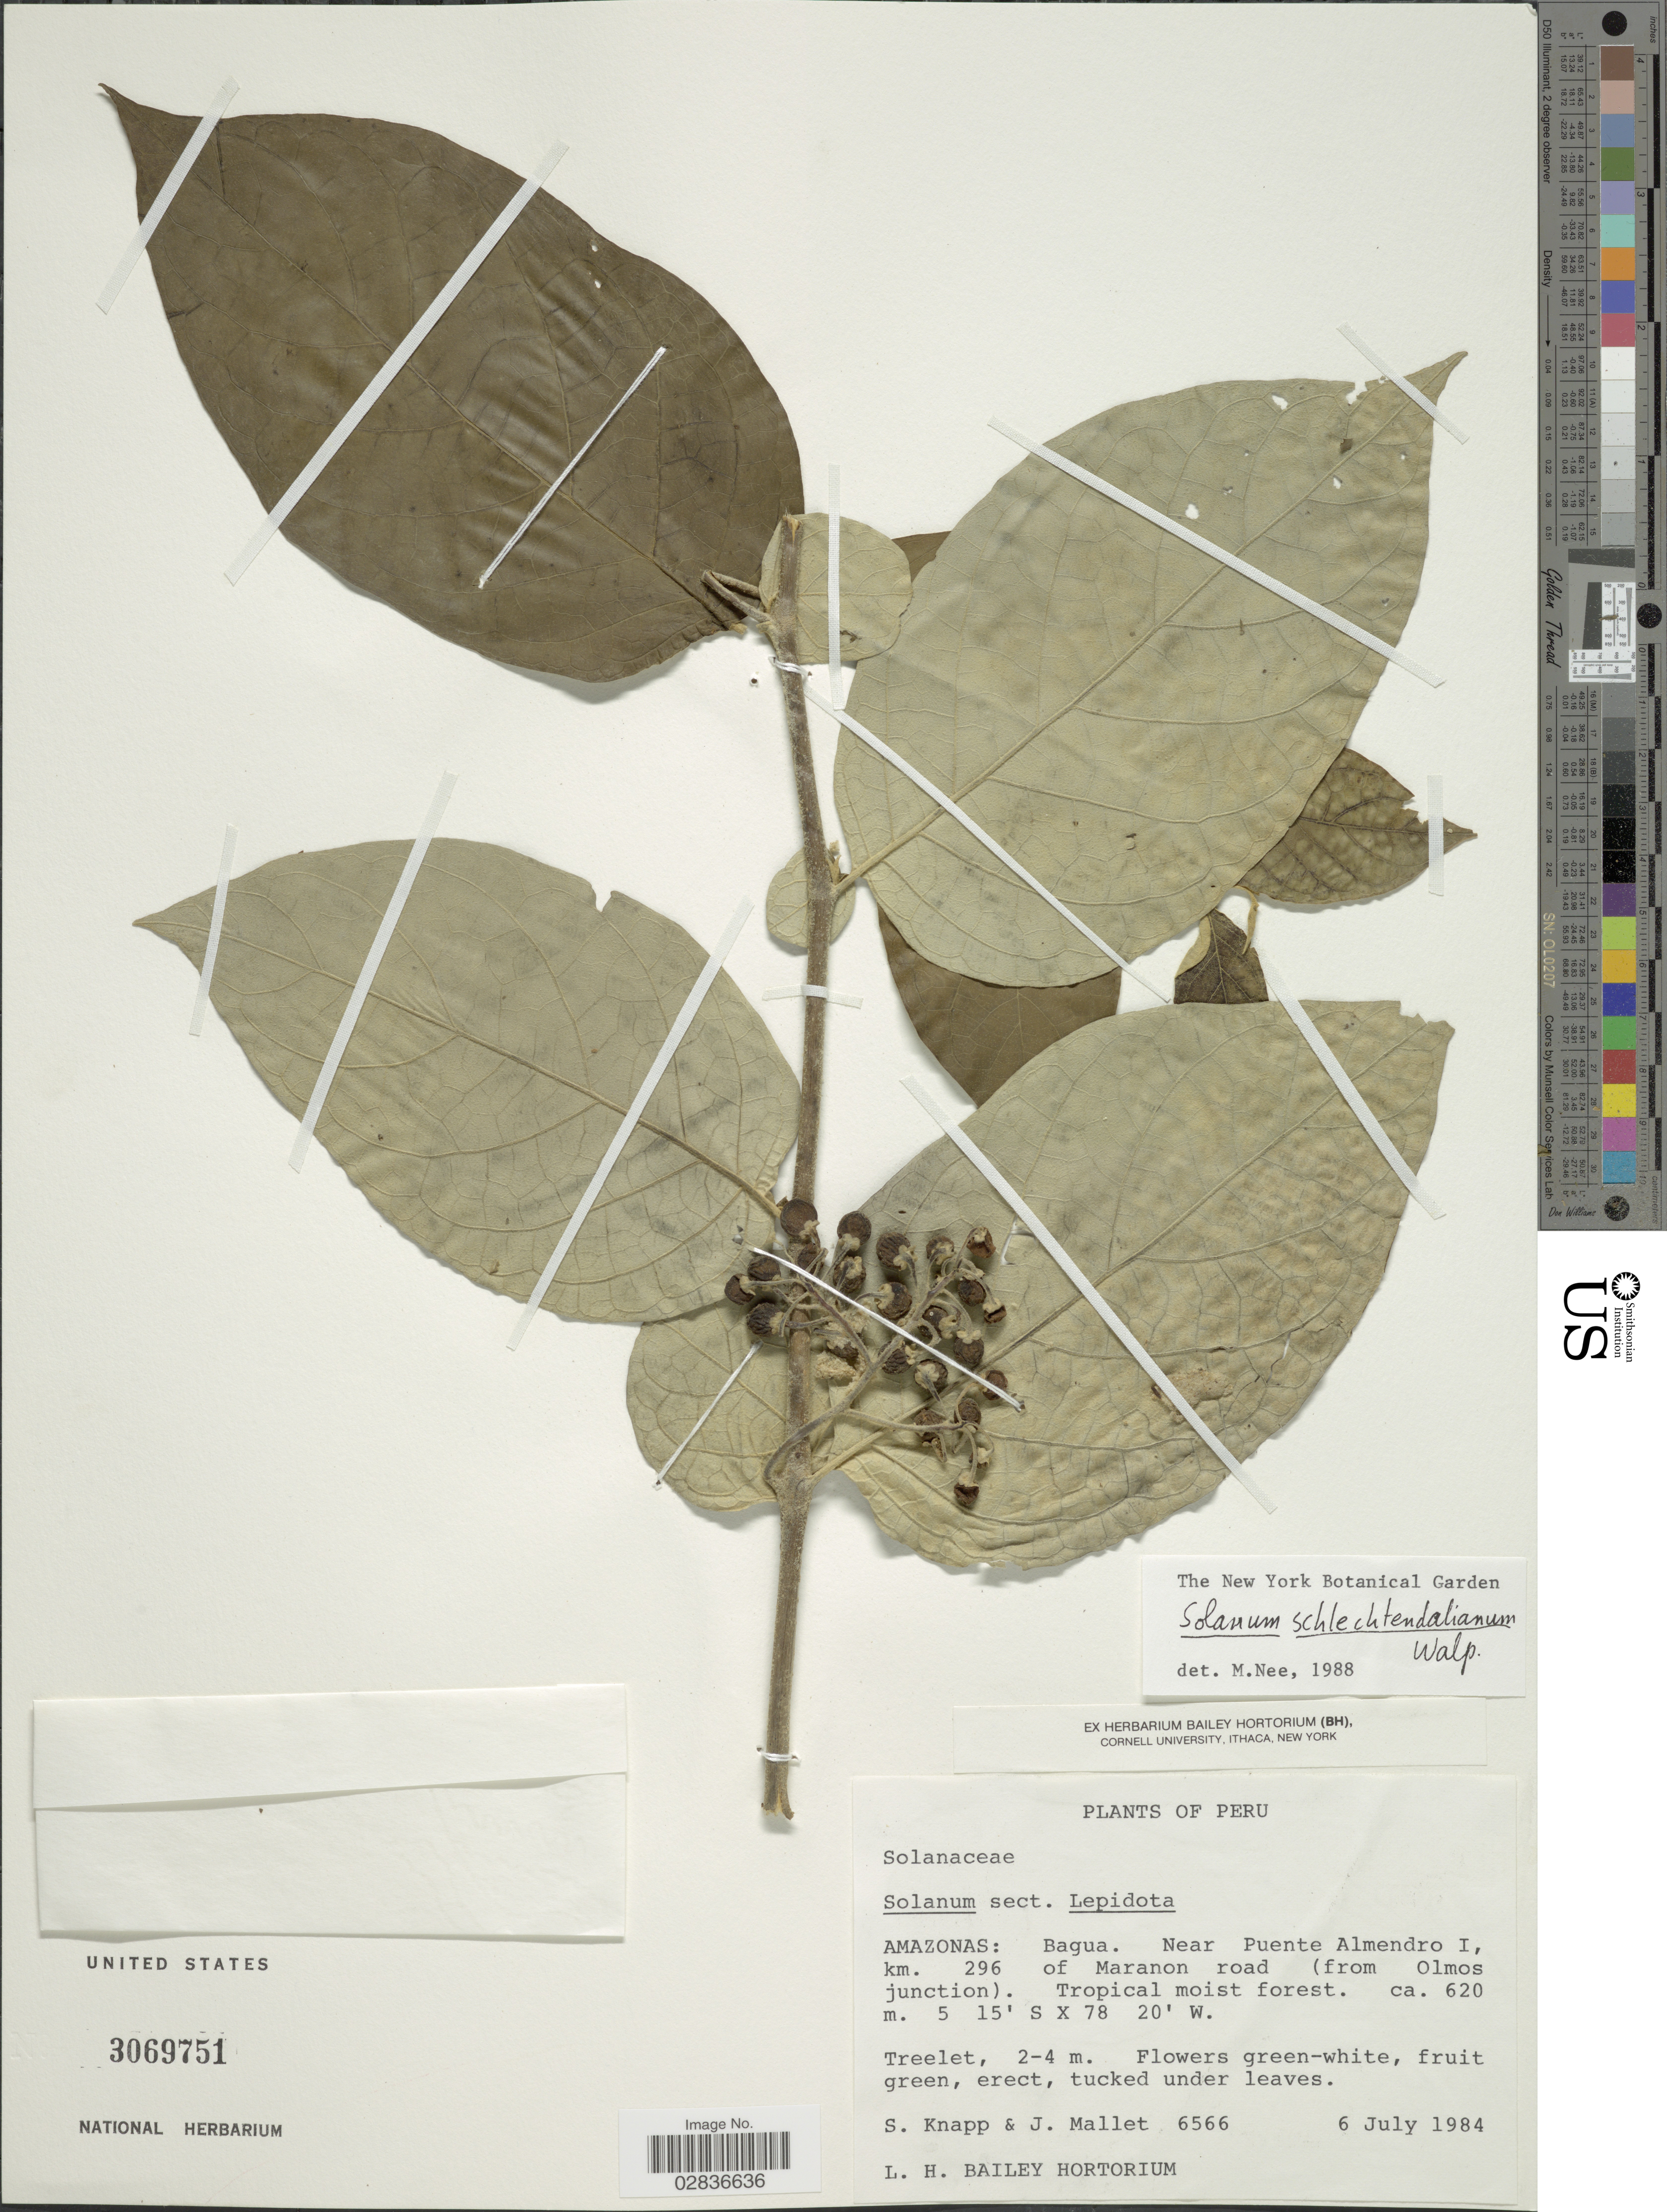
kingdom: Plantae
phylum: Tracheophyta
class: Magnoliopsida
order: Solanales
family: Solanaceae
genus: Solanum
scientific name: Solanum schlechtendalianum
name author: Walp.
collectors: S. Knapp & J. Mallet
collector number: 6566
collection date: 1984-07-06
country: Peru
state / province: Amazonas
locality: Amazonas: Bagua. Near Puente Almendro I, km. 296 of Maranon road (from Olmos junction).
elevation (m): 620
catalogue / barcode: US 3069751